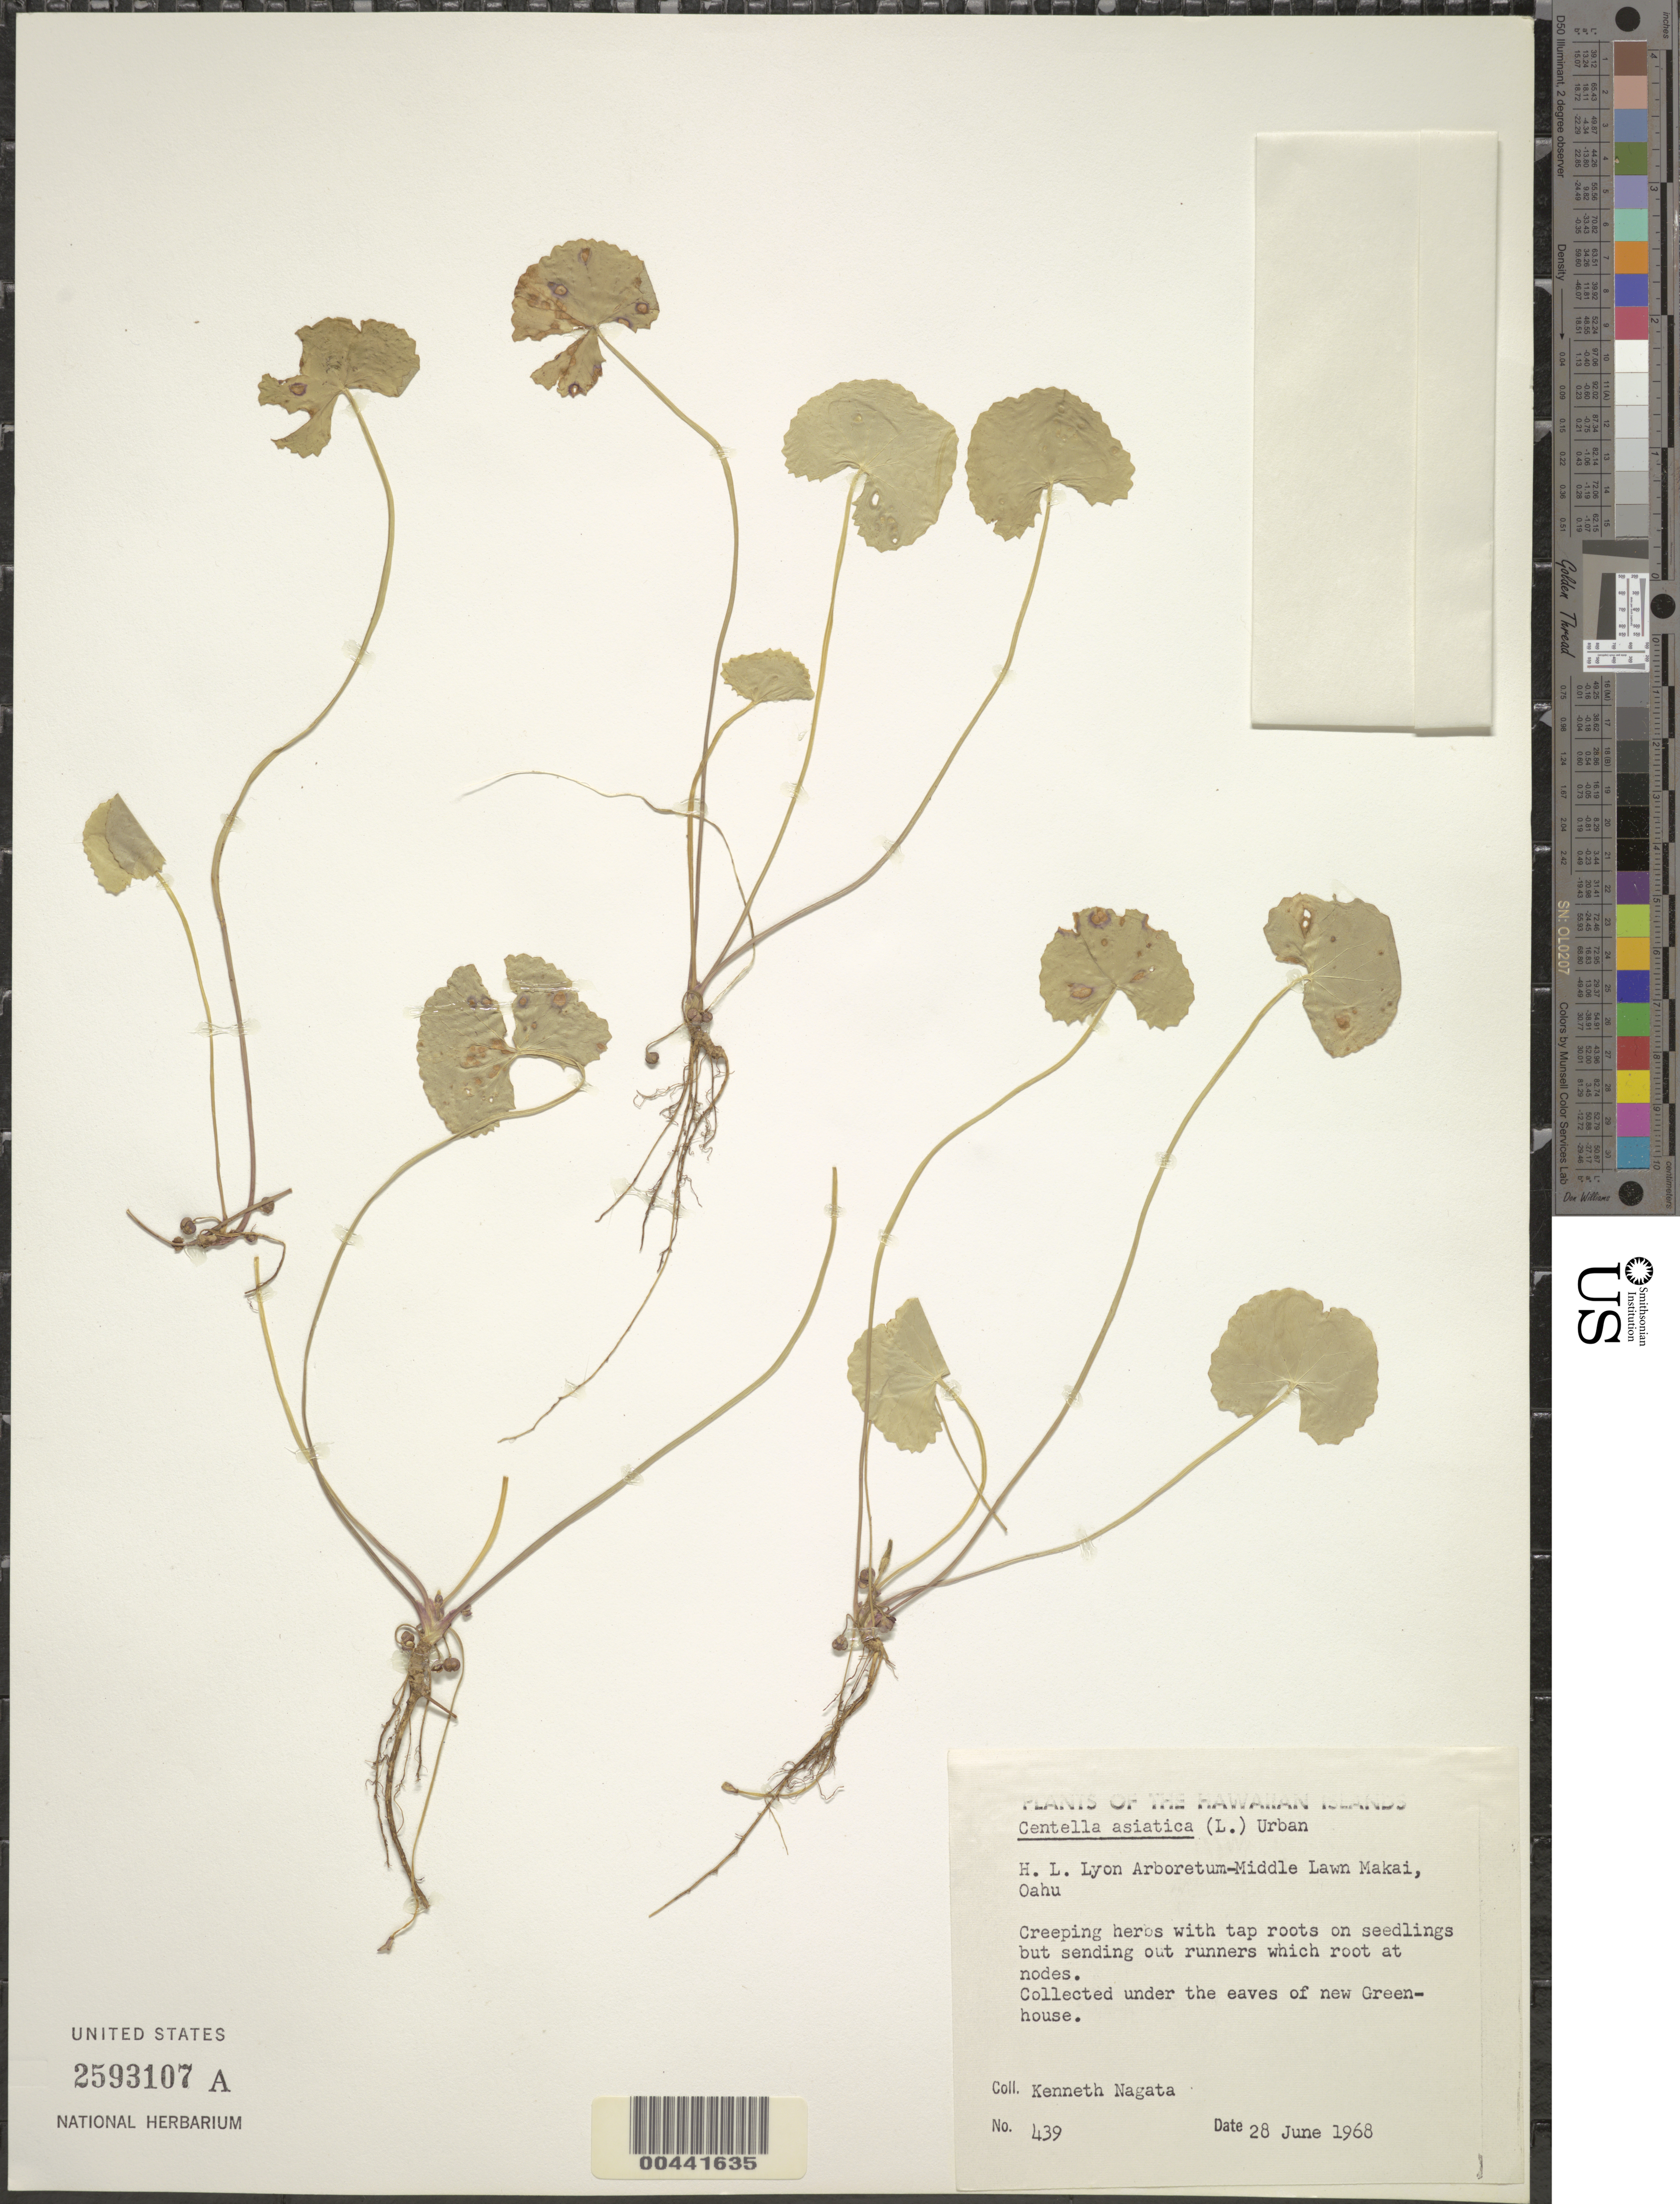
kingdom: Plantae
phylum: Tracheophyta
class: Magnoliopsida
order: Apiales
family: Apiaceae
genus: Centella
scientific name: Centella asiatica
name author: (L.) Urb.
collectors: K. Nagata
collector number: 439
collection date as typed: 28 Jun 1968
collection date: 1968-06-28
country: United States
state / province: Hawaii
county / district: Honolulu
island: Oahu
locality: H.L. Lyon Arboretum-Middle Lawn Makai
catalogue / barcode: US 2593107A